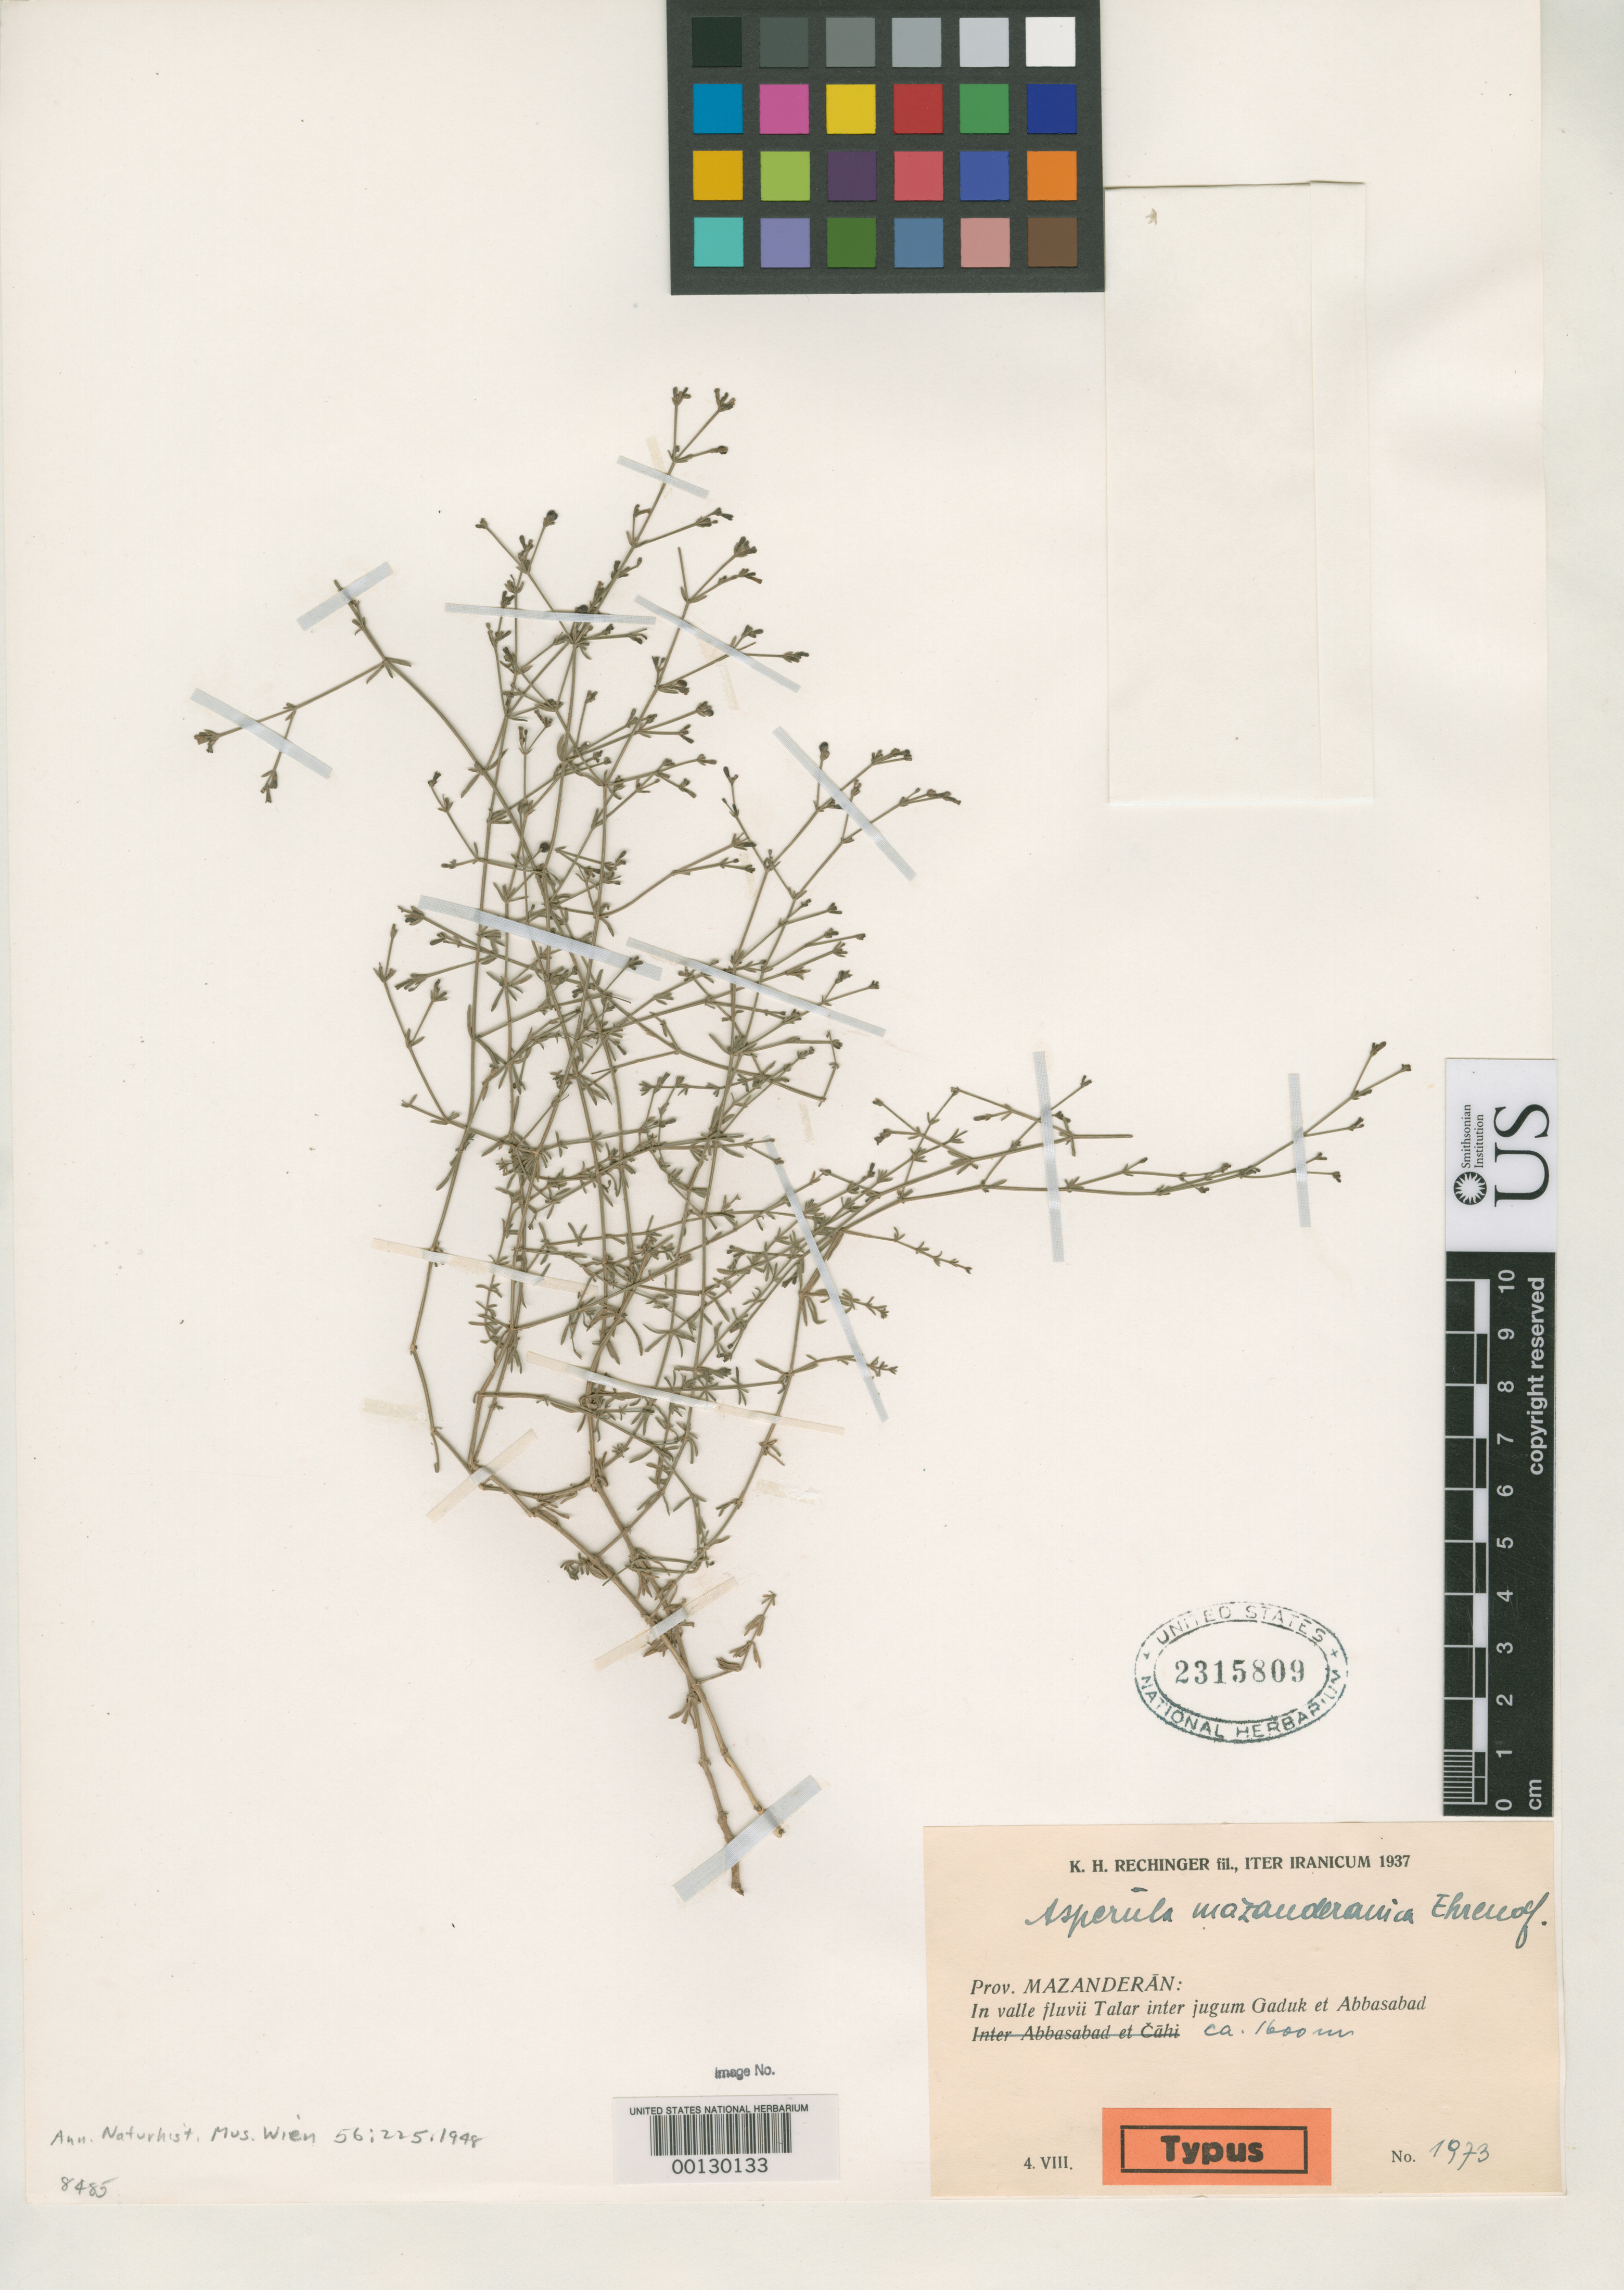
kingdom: Plantae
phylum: Tracheophyta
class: Magnoliopsida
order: Gentianales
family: Rubiaceae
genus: Asperula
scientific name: Asperula mazanderanica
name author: Ehrend.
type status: Isotype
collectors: K. H. Rechinger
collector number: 1973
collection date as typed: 04 Aug 1937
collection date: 1937-08-04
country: Iran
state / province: Mazandaran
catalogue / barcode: US 2315809